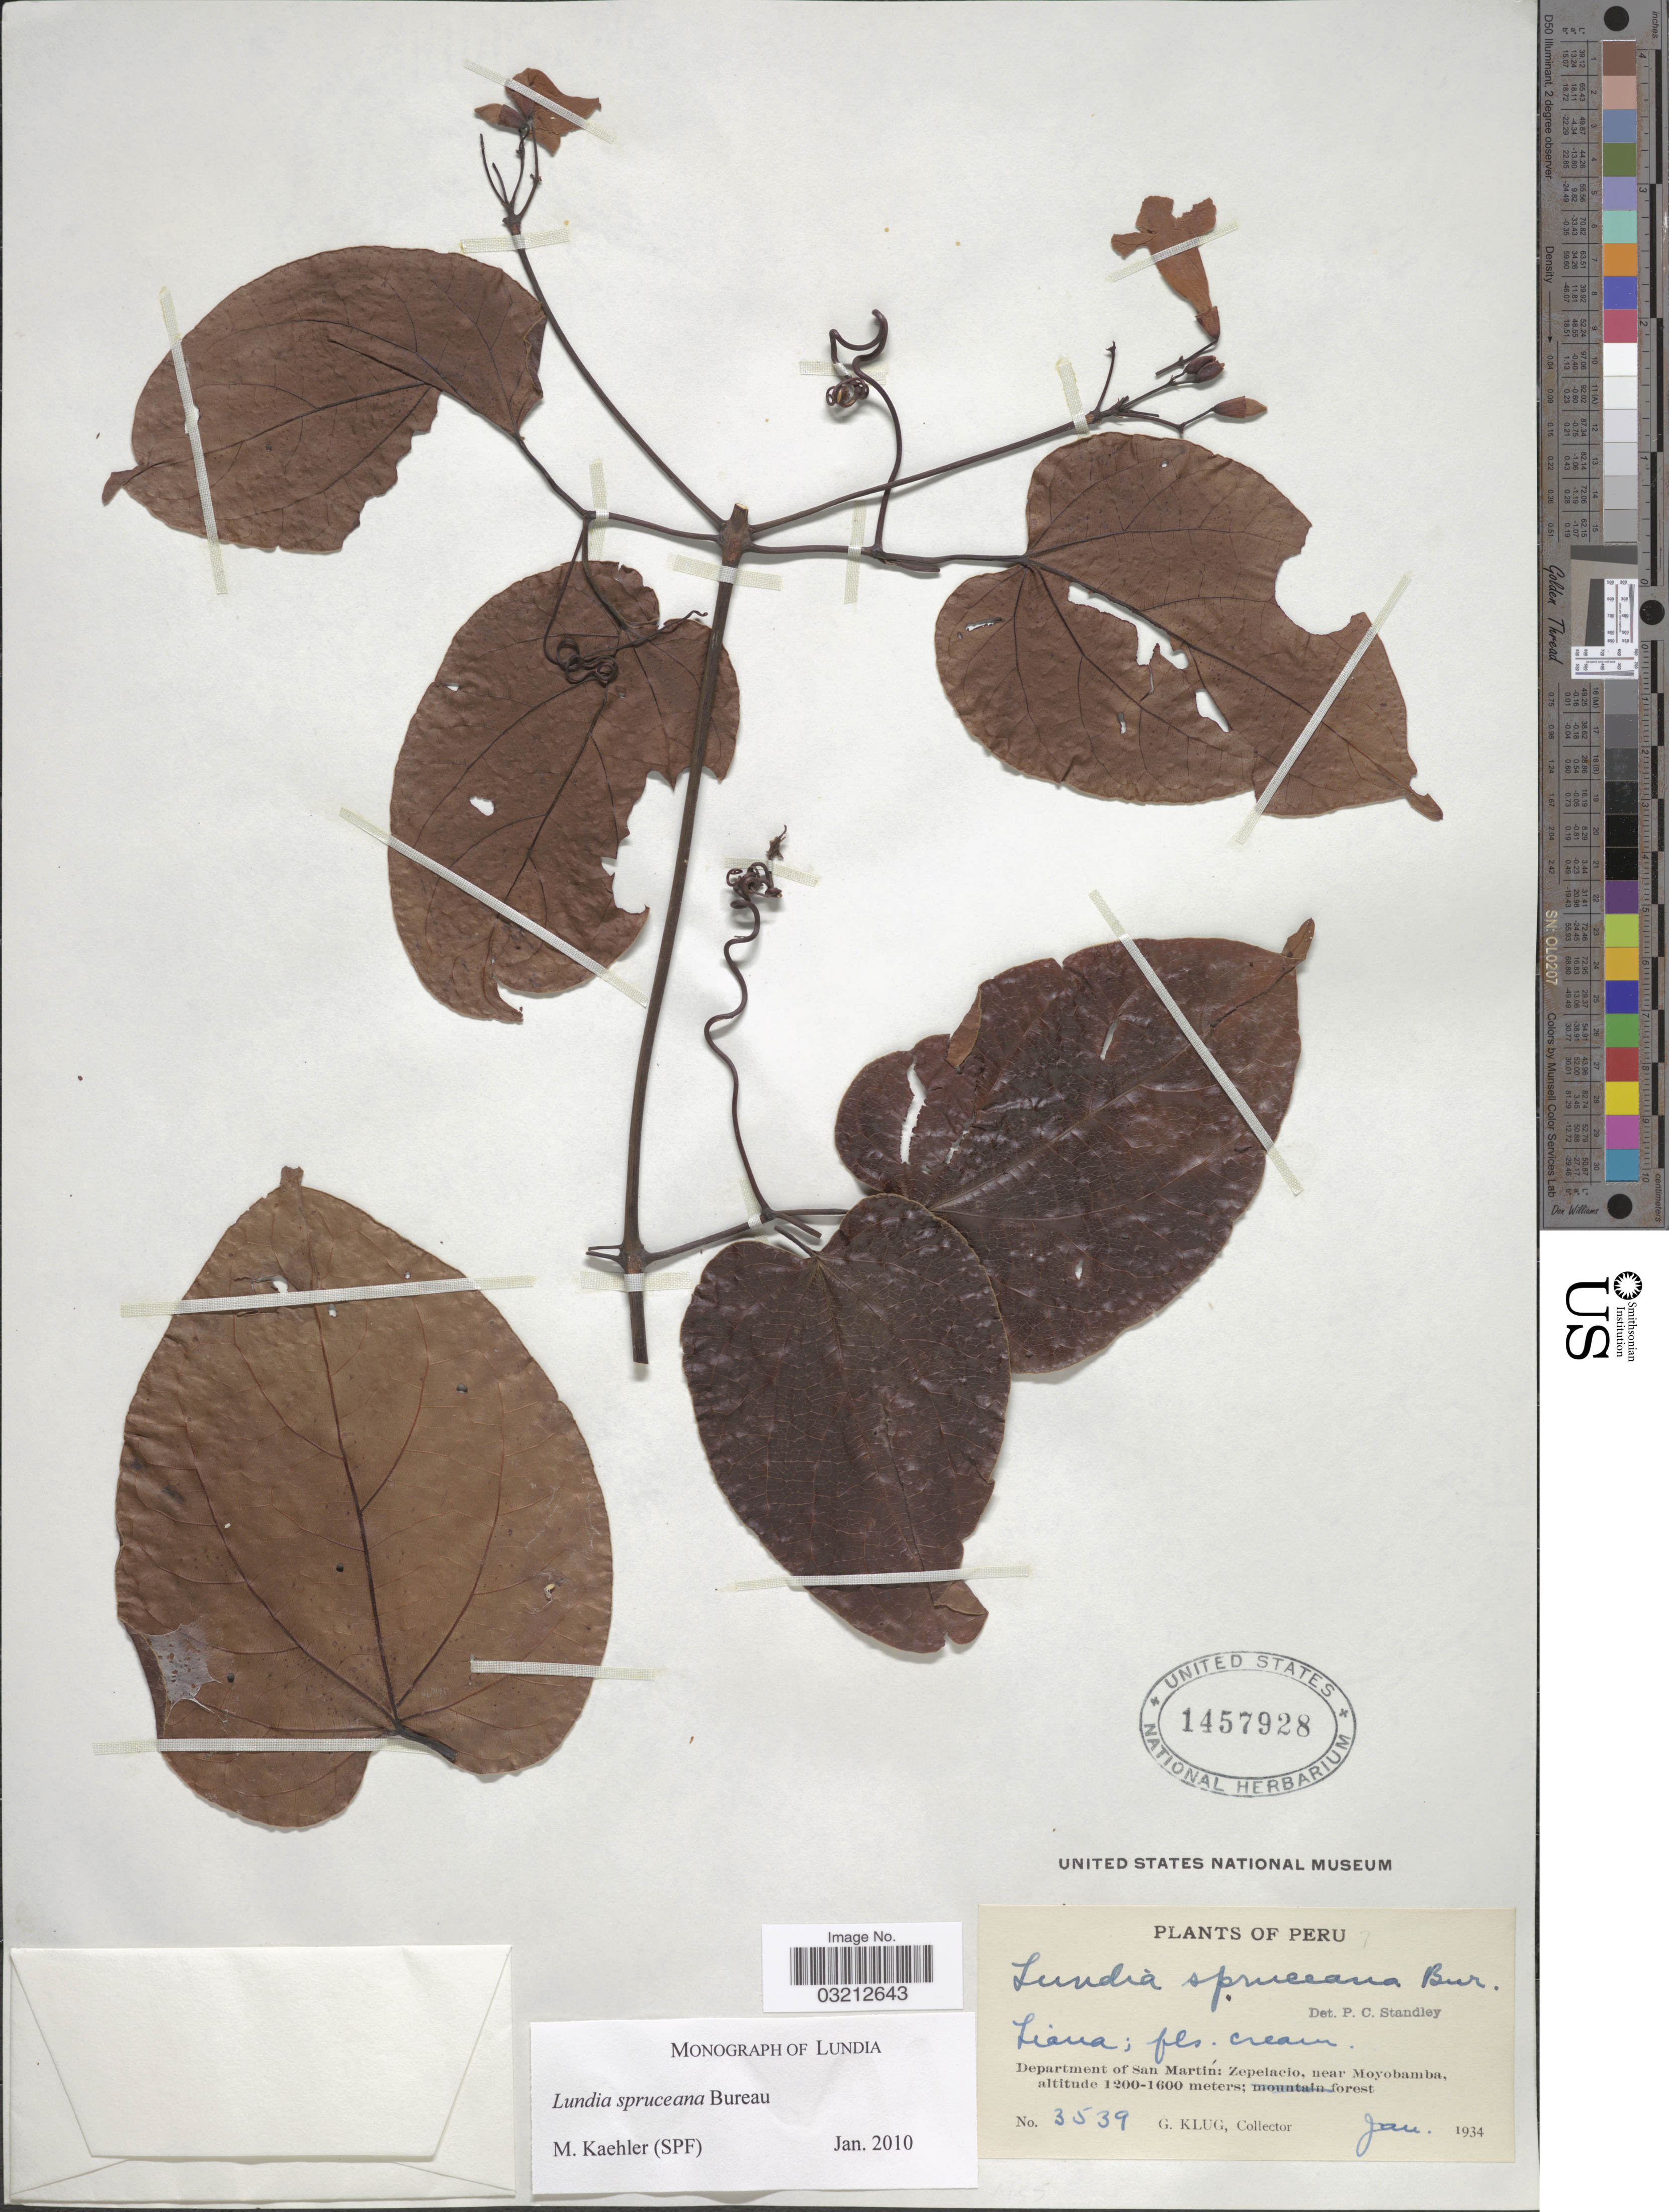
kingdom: Plantae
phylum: Tracheophyta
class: Magnoliopsida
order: Lamiales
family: Bignoniaceae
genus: Lundia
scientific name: Lundia spruceana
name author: Bureau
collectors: G. Klug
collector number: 3539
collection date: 1934-01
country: Peru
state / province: San Martín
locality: Department of San Martín: Zepelacio, near Moyobamba.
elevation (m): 1200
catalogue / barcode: US 1457928